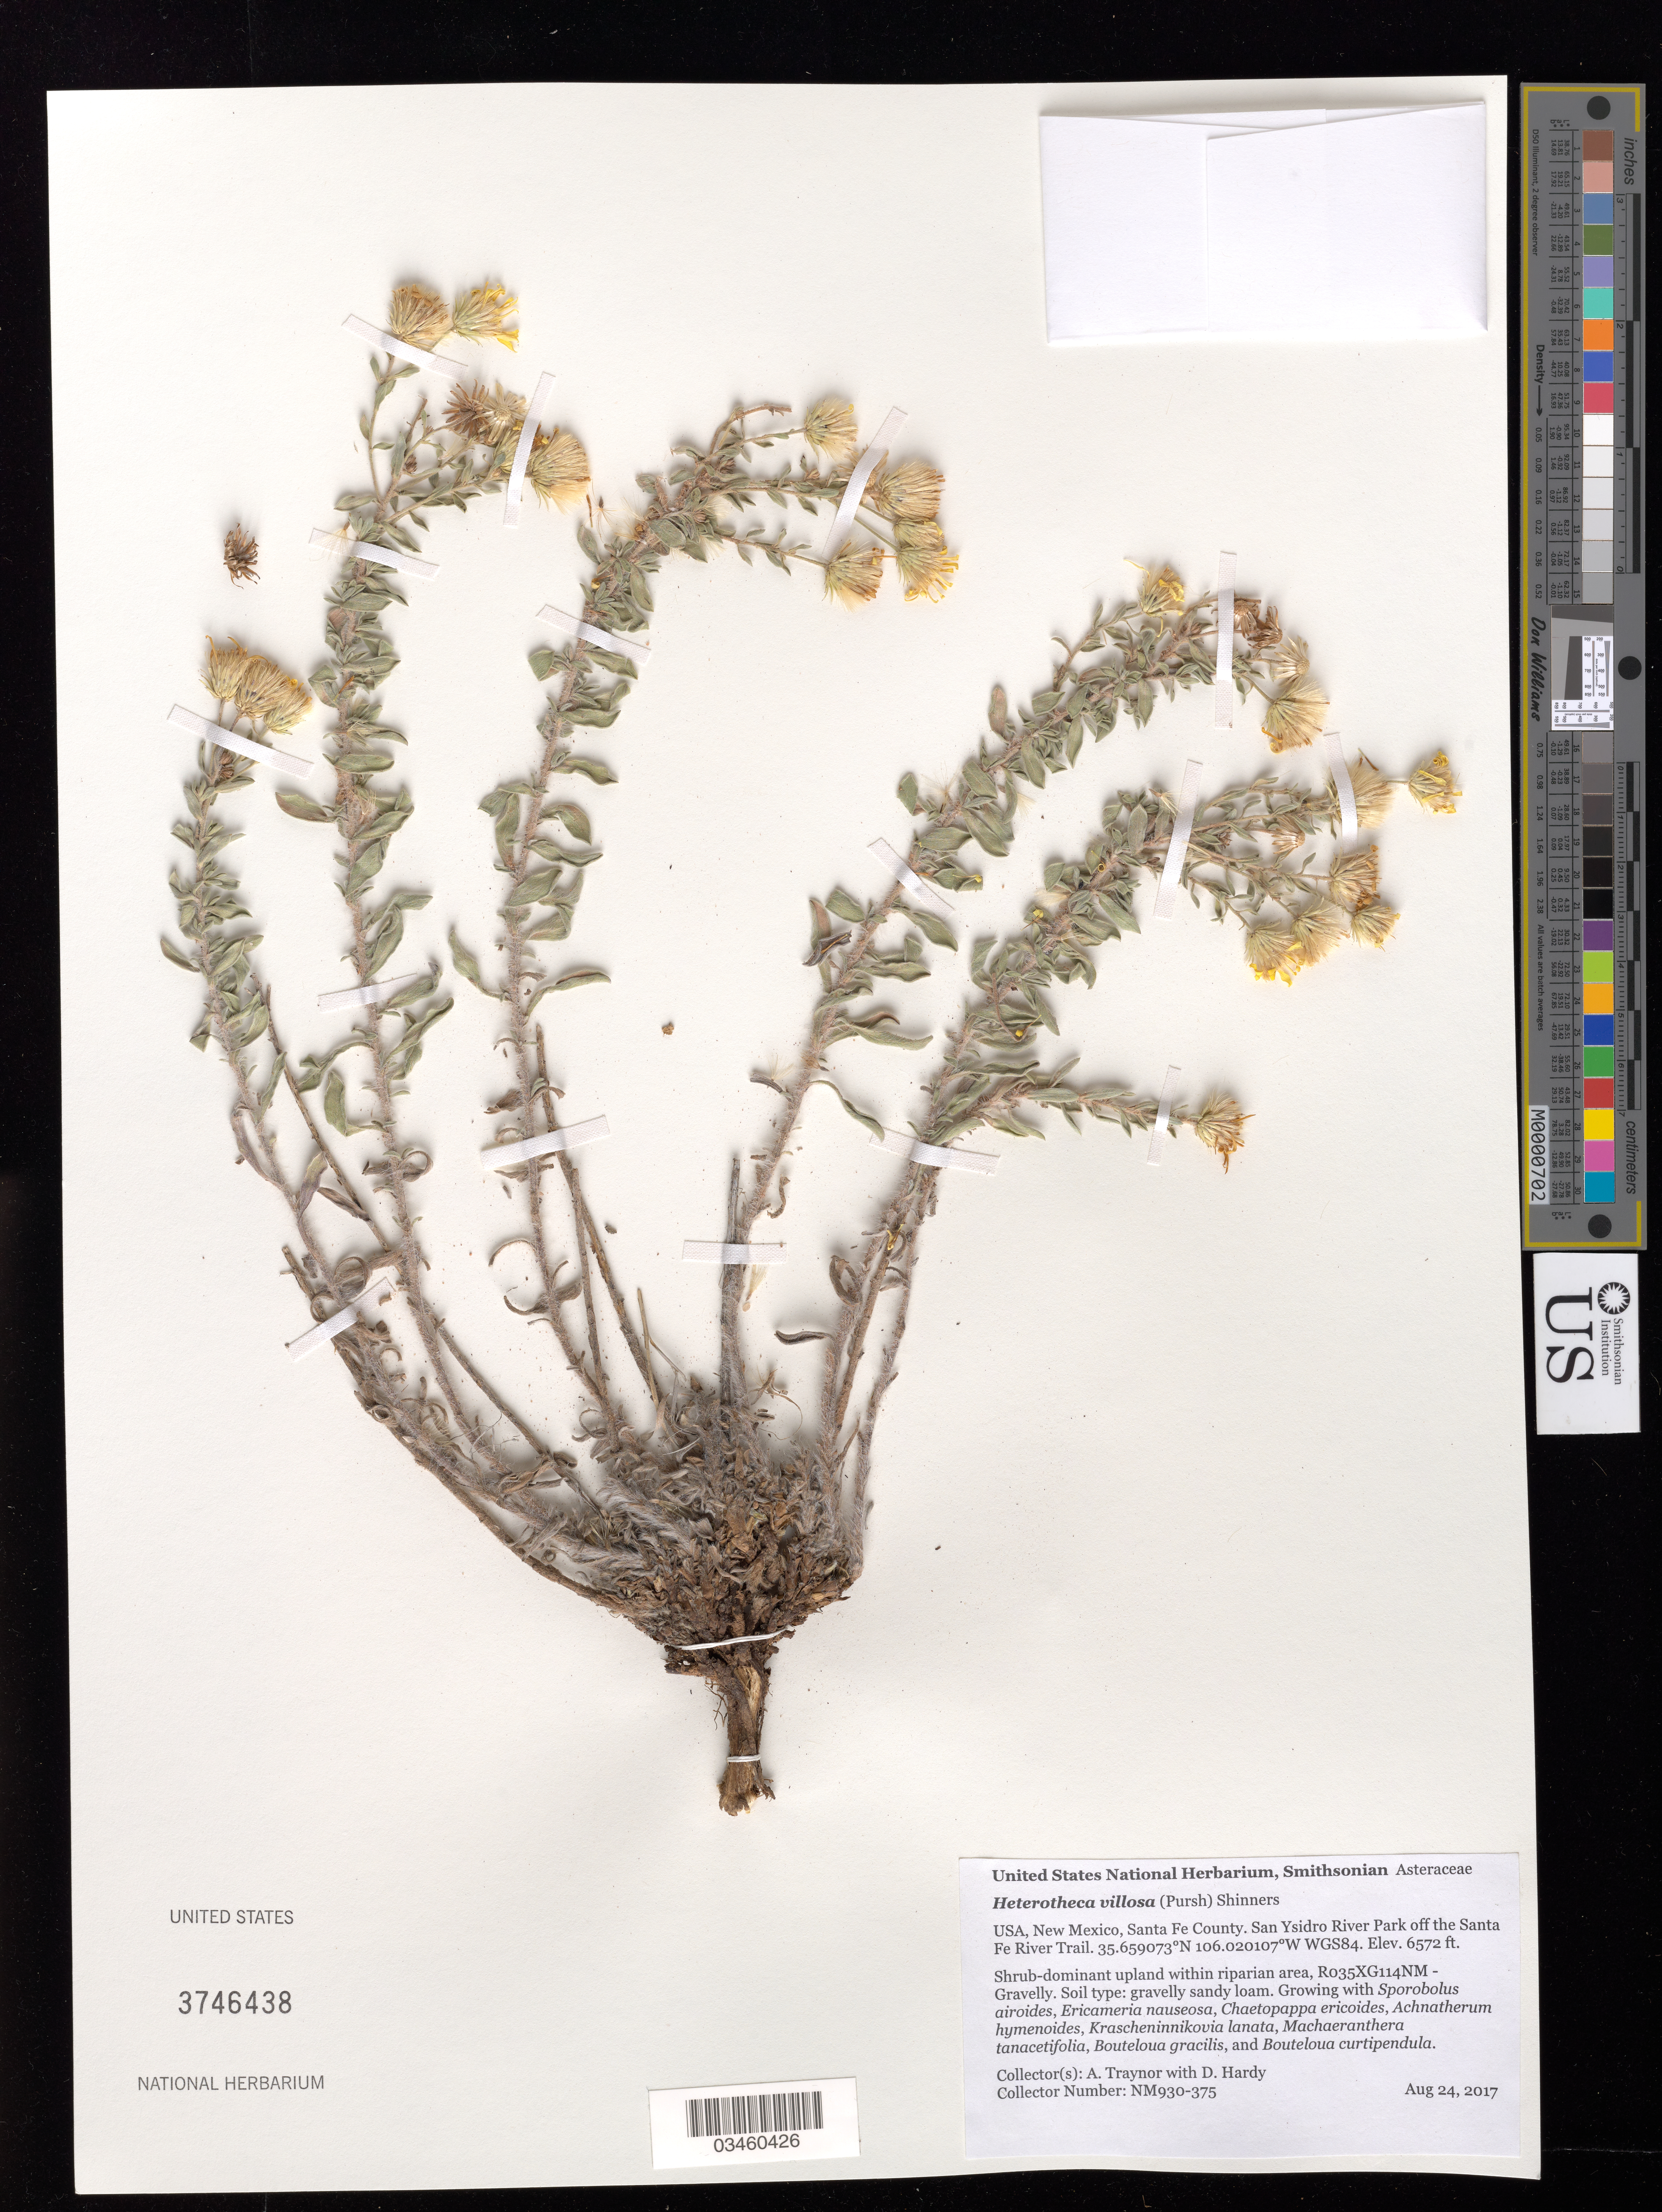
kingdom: Plantae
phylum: Tracheophyta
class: Magnoliopsida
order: Asterales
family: Asteraceae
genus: Heterotheca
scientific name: Heterotheca villosa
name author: (Pursh) Shinners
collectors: A. Traynor & D. Hardy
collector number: NM930-375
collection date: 2017-08-24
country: United States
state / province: New Mexico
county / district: Santa Fe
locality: San Ysidro River park off the Santa Fe River Trail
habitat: R035XG114NM - Gravelly sandy loam. Shrub-dominant upland with riparian area.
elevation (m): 2003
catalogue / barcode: US 3746438